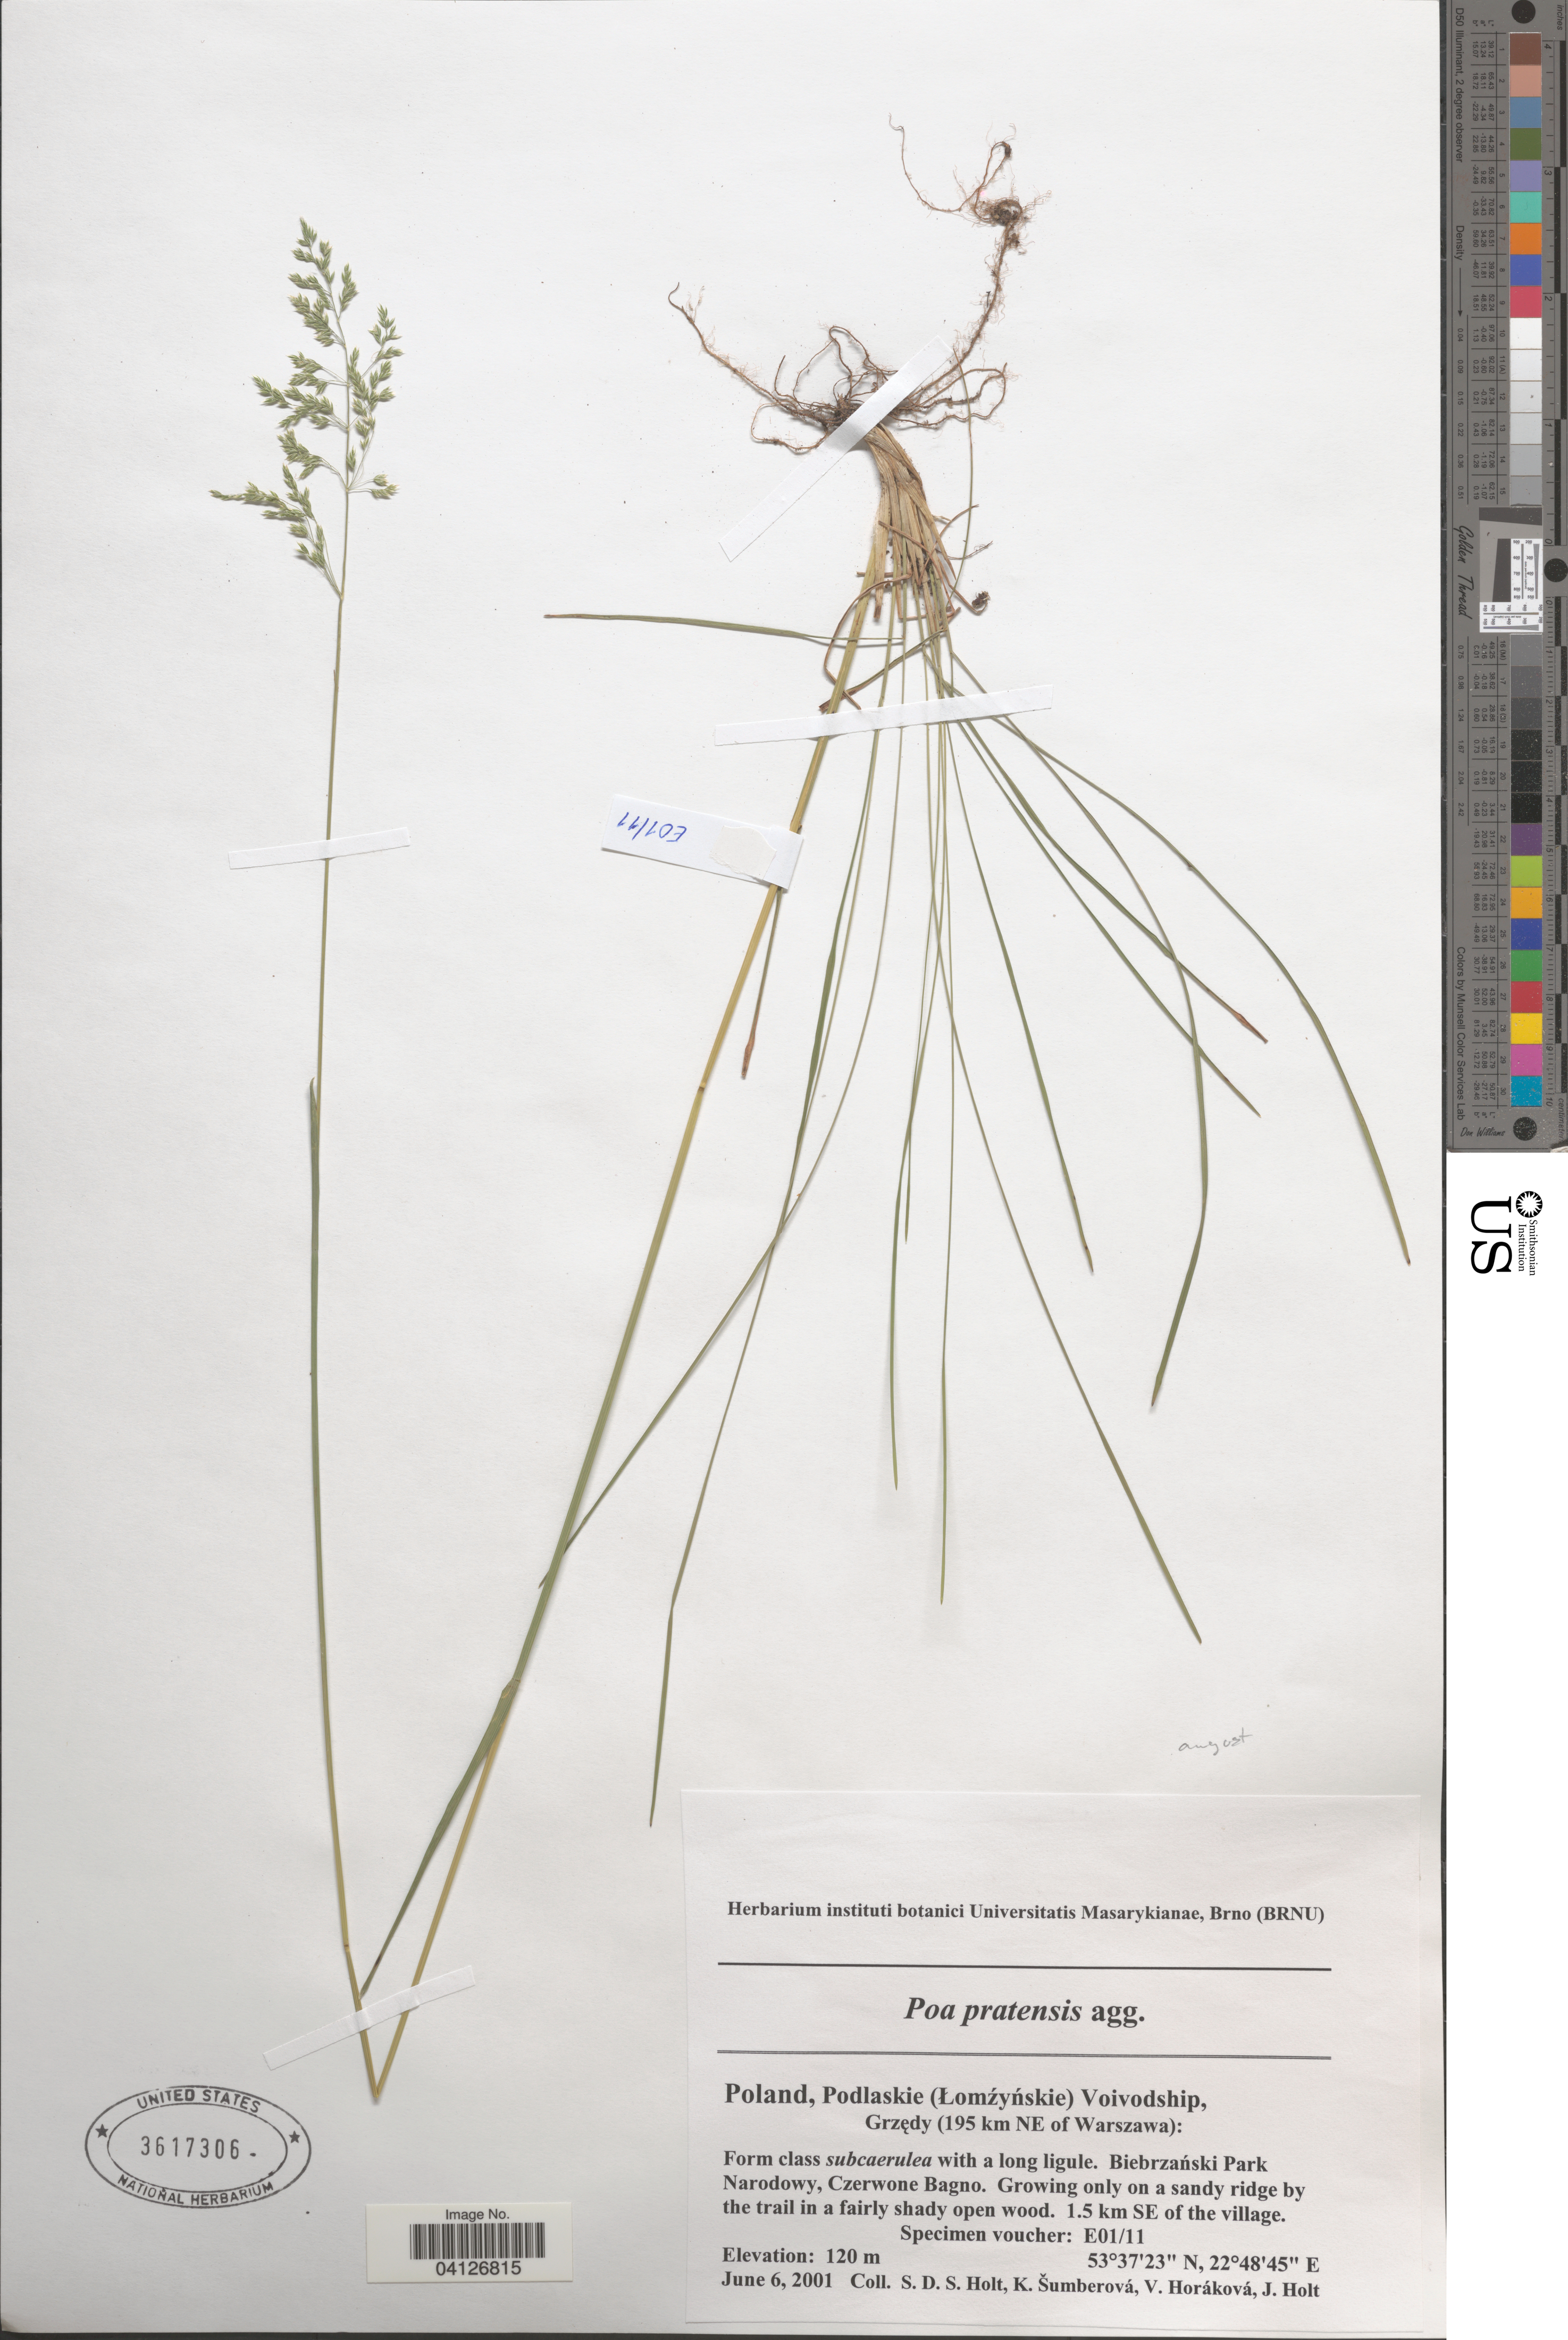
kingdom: Plantae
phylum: Tracheophyta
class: Liliopsida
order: Poales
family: Poaceae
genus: Poa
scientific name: Poa pratensis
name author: L.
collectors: S. Holt, K. Šumberová, J. Horakova & J. Holt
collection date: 2001-06-06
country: Poland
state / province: Podlaskie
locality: (Łomźyńskie) Voivodship, Grzędy (195 km NE of Warszawa): Biebrzański Park Narodowy, Czerwone Bagno. 1.5 km SE of the village.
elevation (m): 120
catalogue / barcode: US 3617306